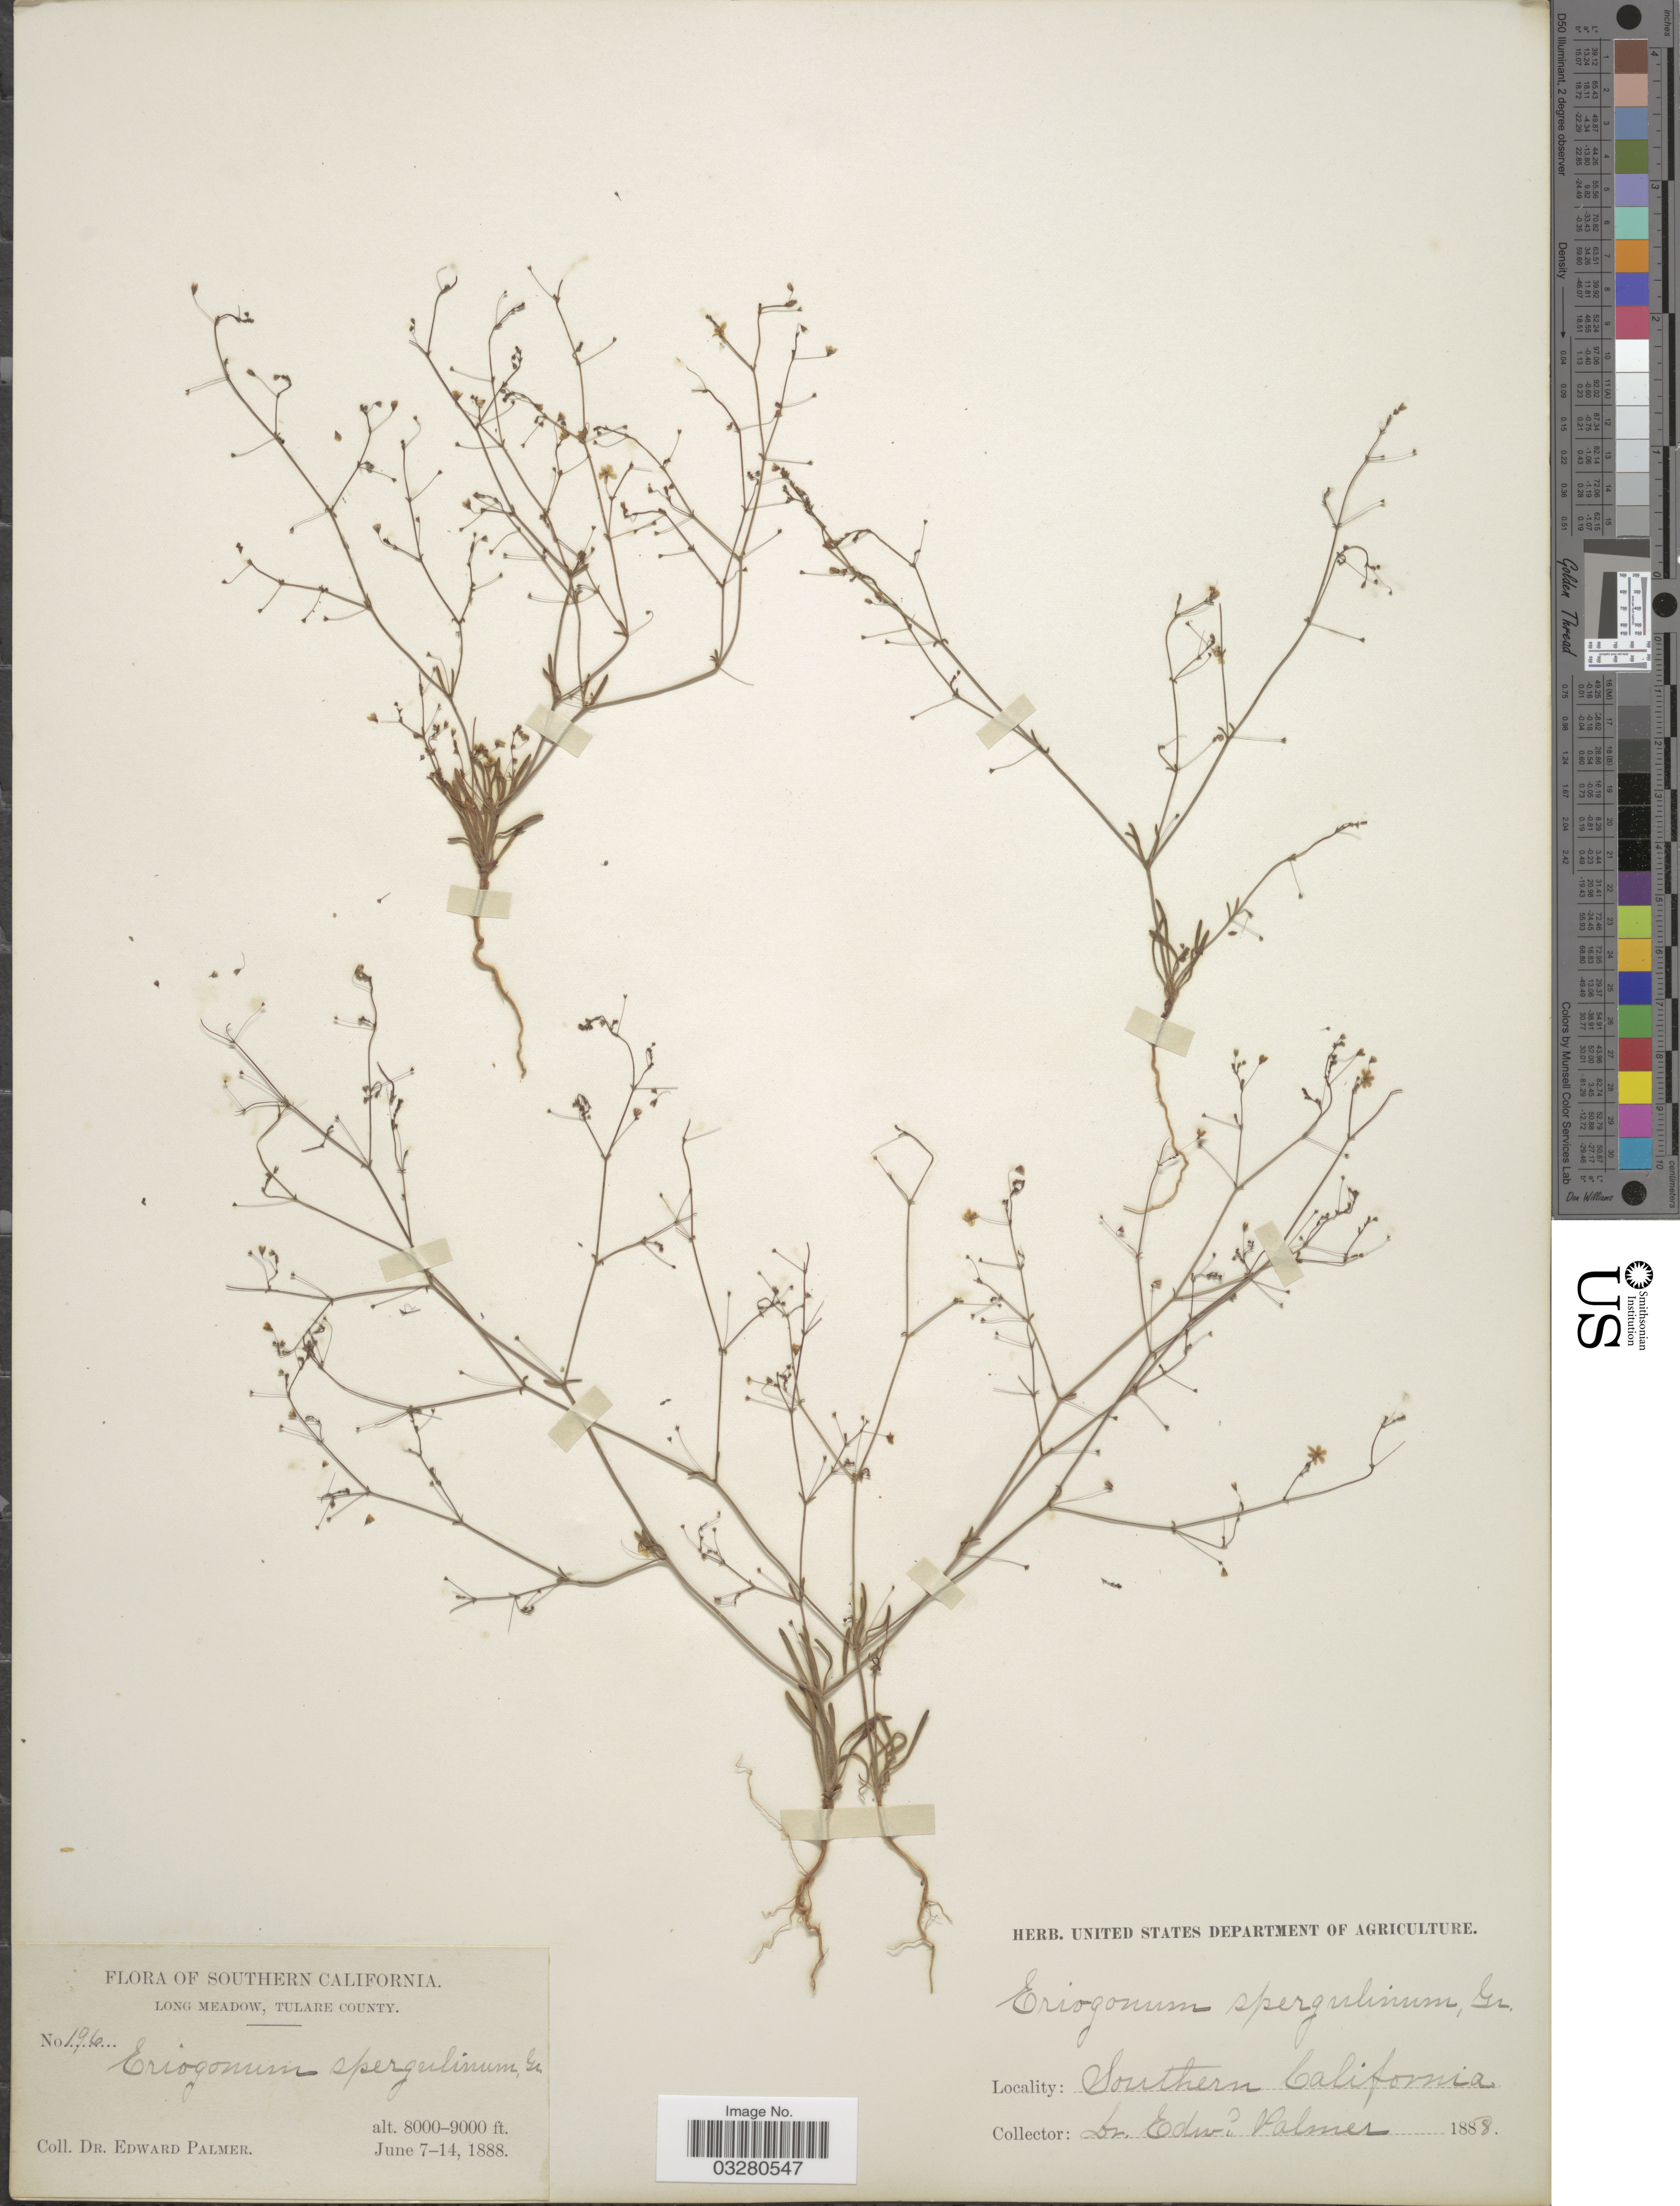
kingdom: Plantae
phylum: Tracheophyta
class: Magnoliopsida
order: Caryophyllales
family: Polygonaceae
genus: Eriogonum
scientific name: Eriogonum spergulinum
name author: A. Gray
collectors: E. Palmer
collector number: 196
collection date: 1888-06-07/1888-06-14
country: United States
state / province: California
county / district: Tulare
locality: Southern California. Long Meadow, Tulare County.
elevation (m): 2438